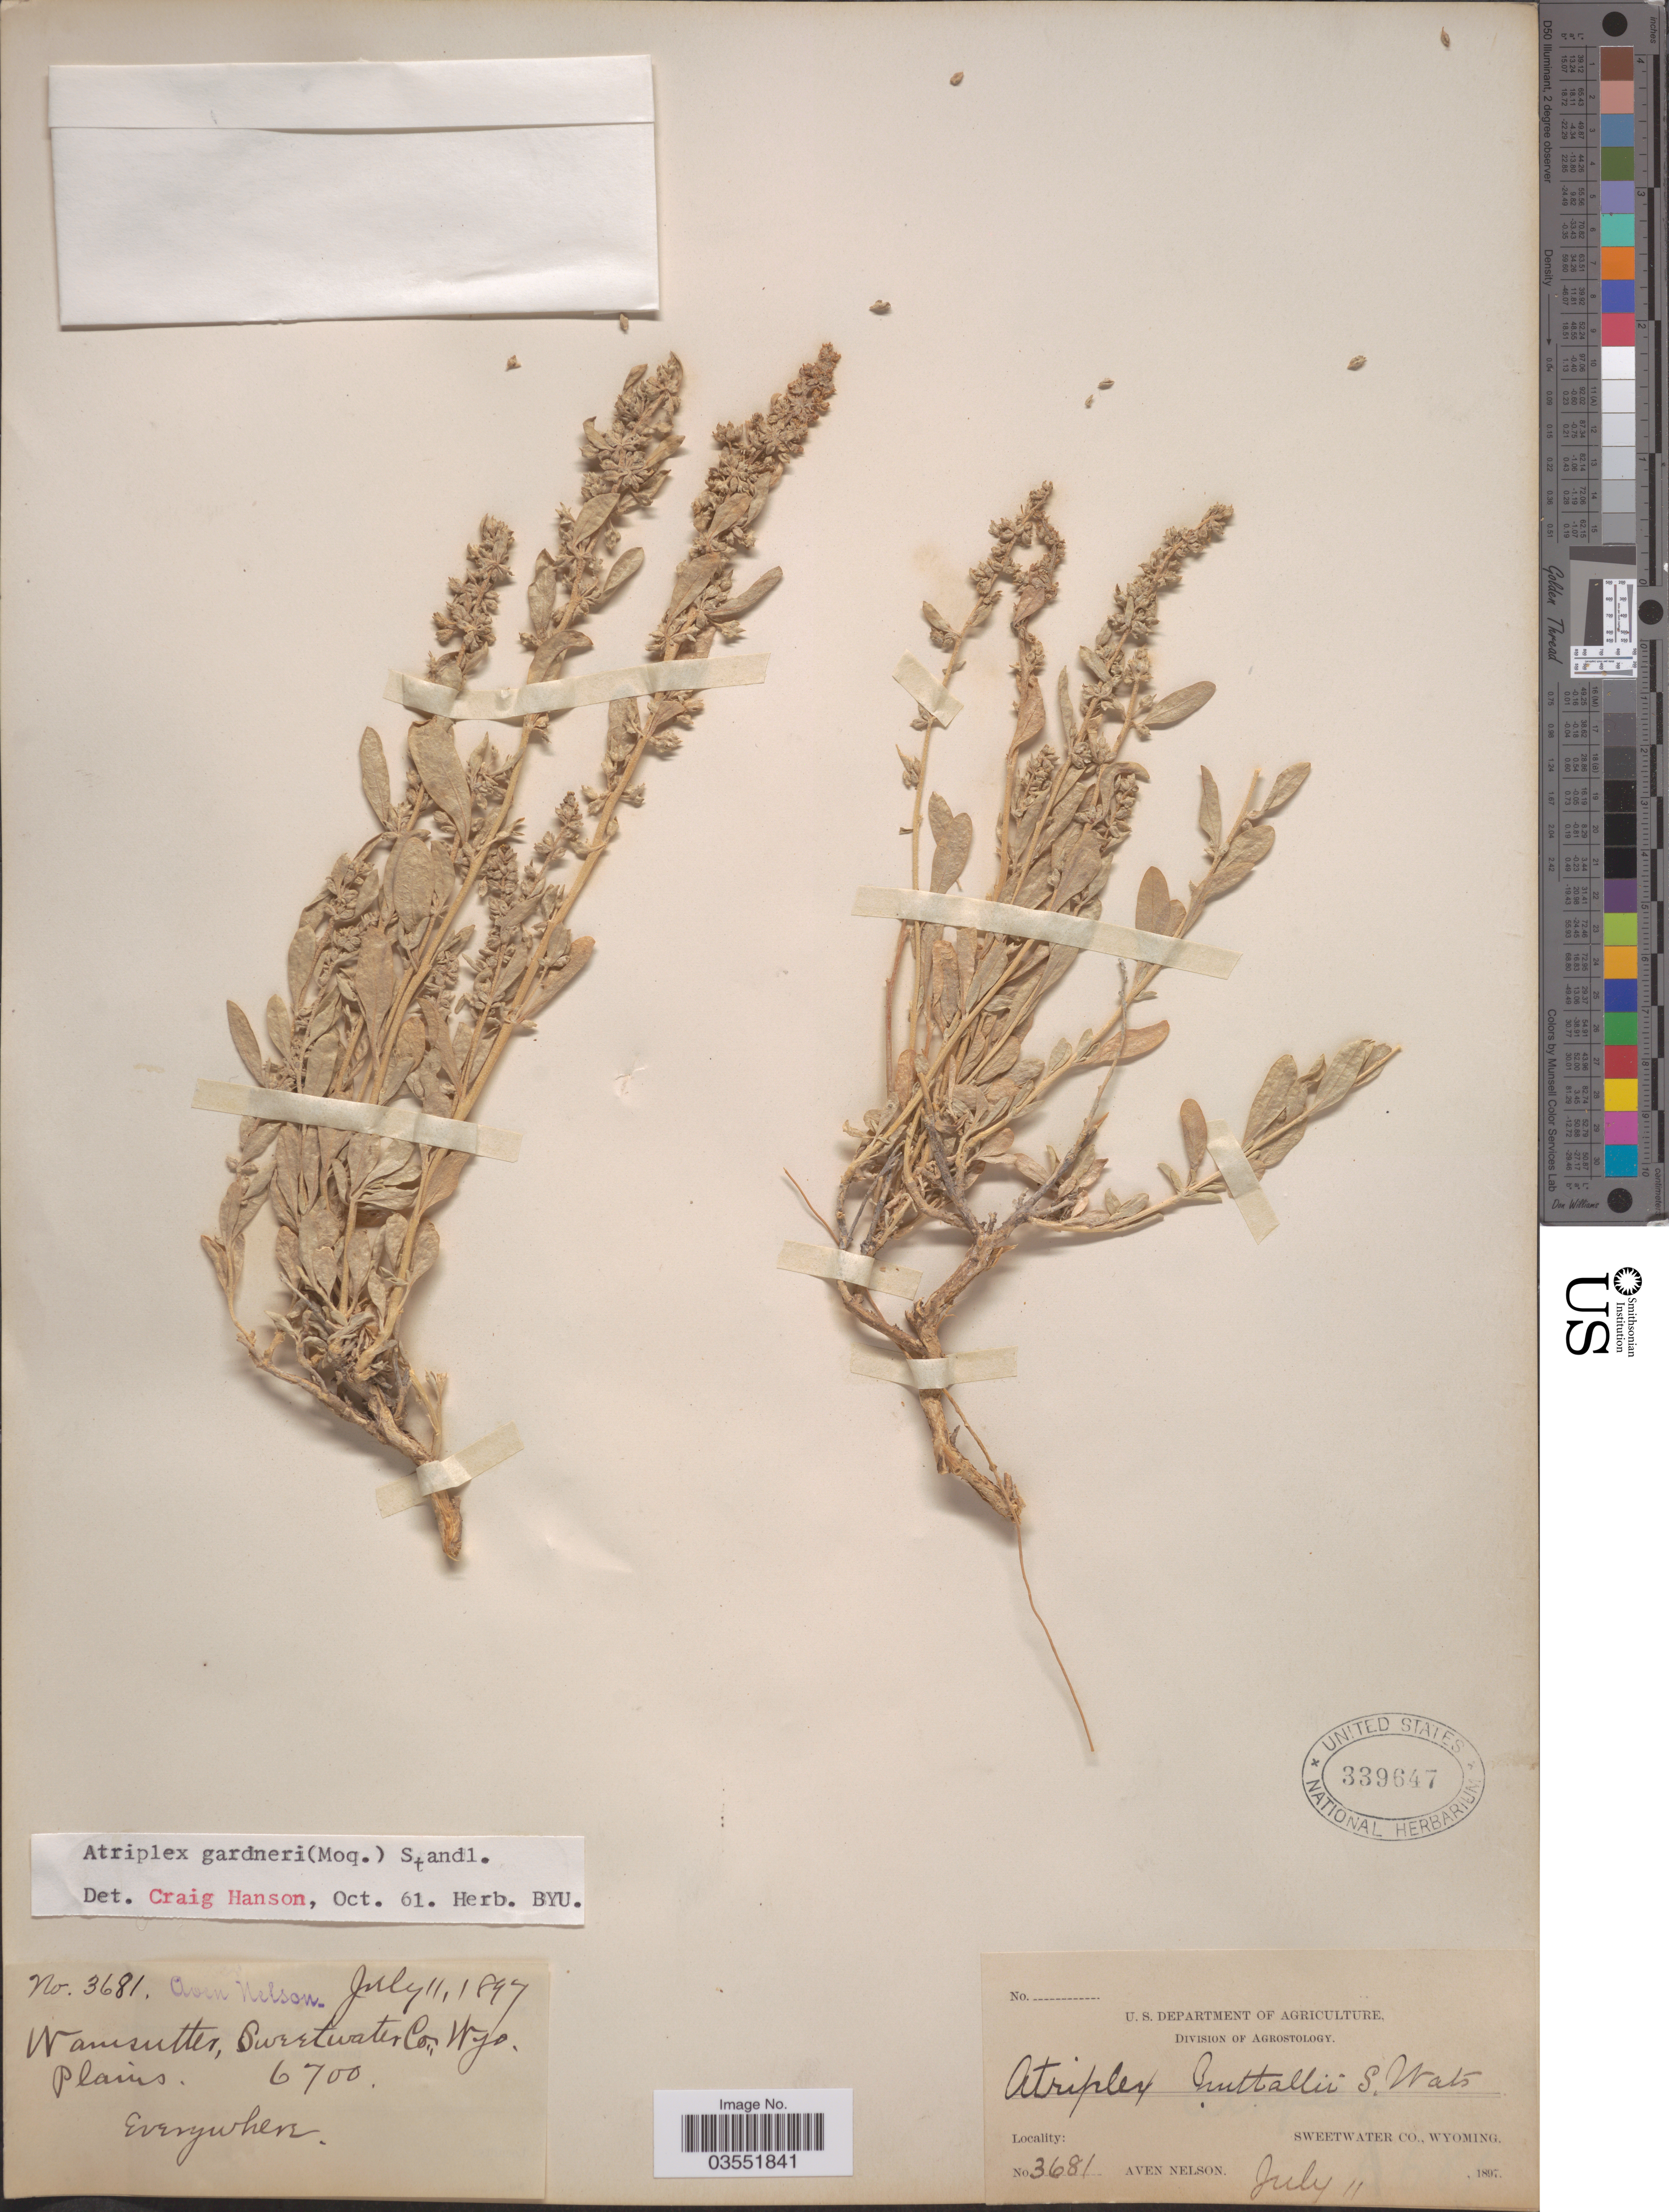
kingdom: Plantae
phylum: Tracheophyta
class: Magnoliopsida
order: Caryophyllales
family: Amaranthaceae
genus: Atriplex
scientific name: Atriplex gardneri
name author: (Moq.) D. Dietr.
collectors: A. Nelson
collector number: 3681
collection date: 1897-07-11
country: United States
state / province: Wyoming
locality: Wamsutter, Sweetwater Co.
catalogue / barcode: US 339647